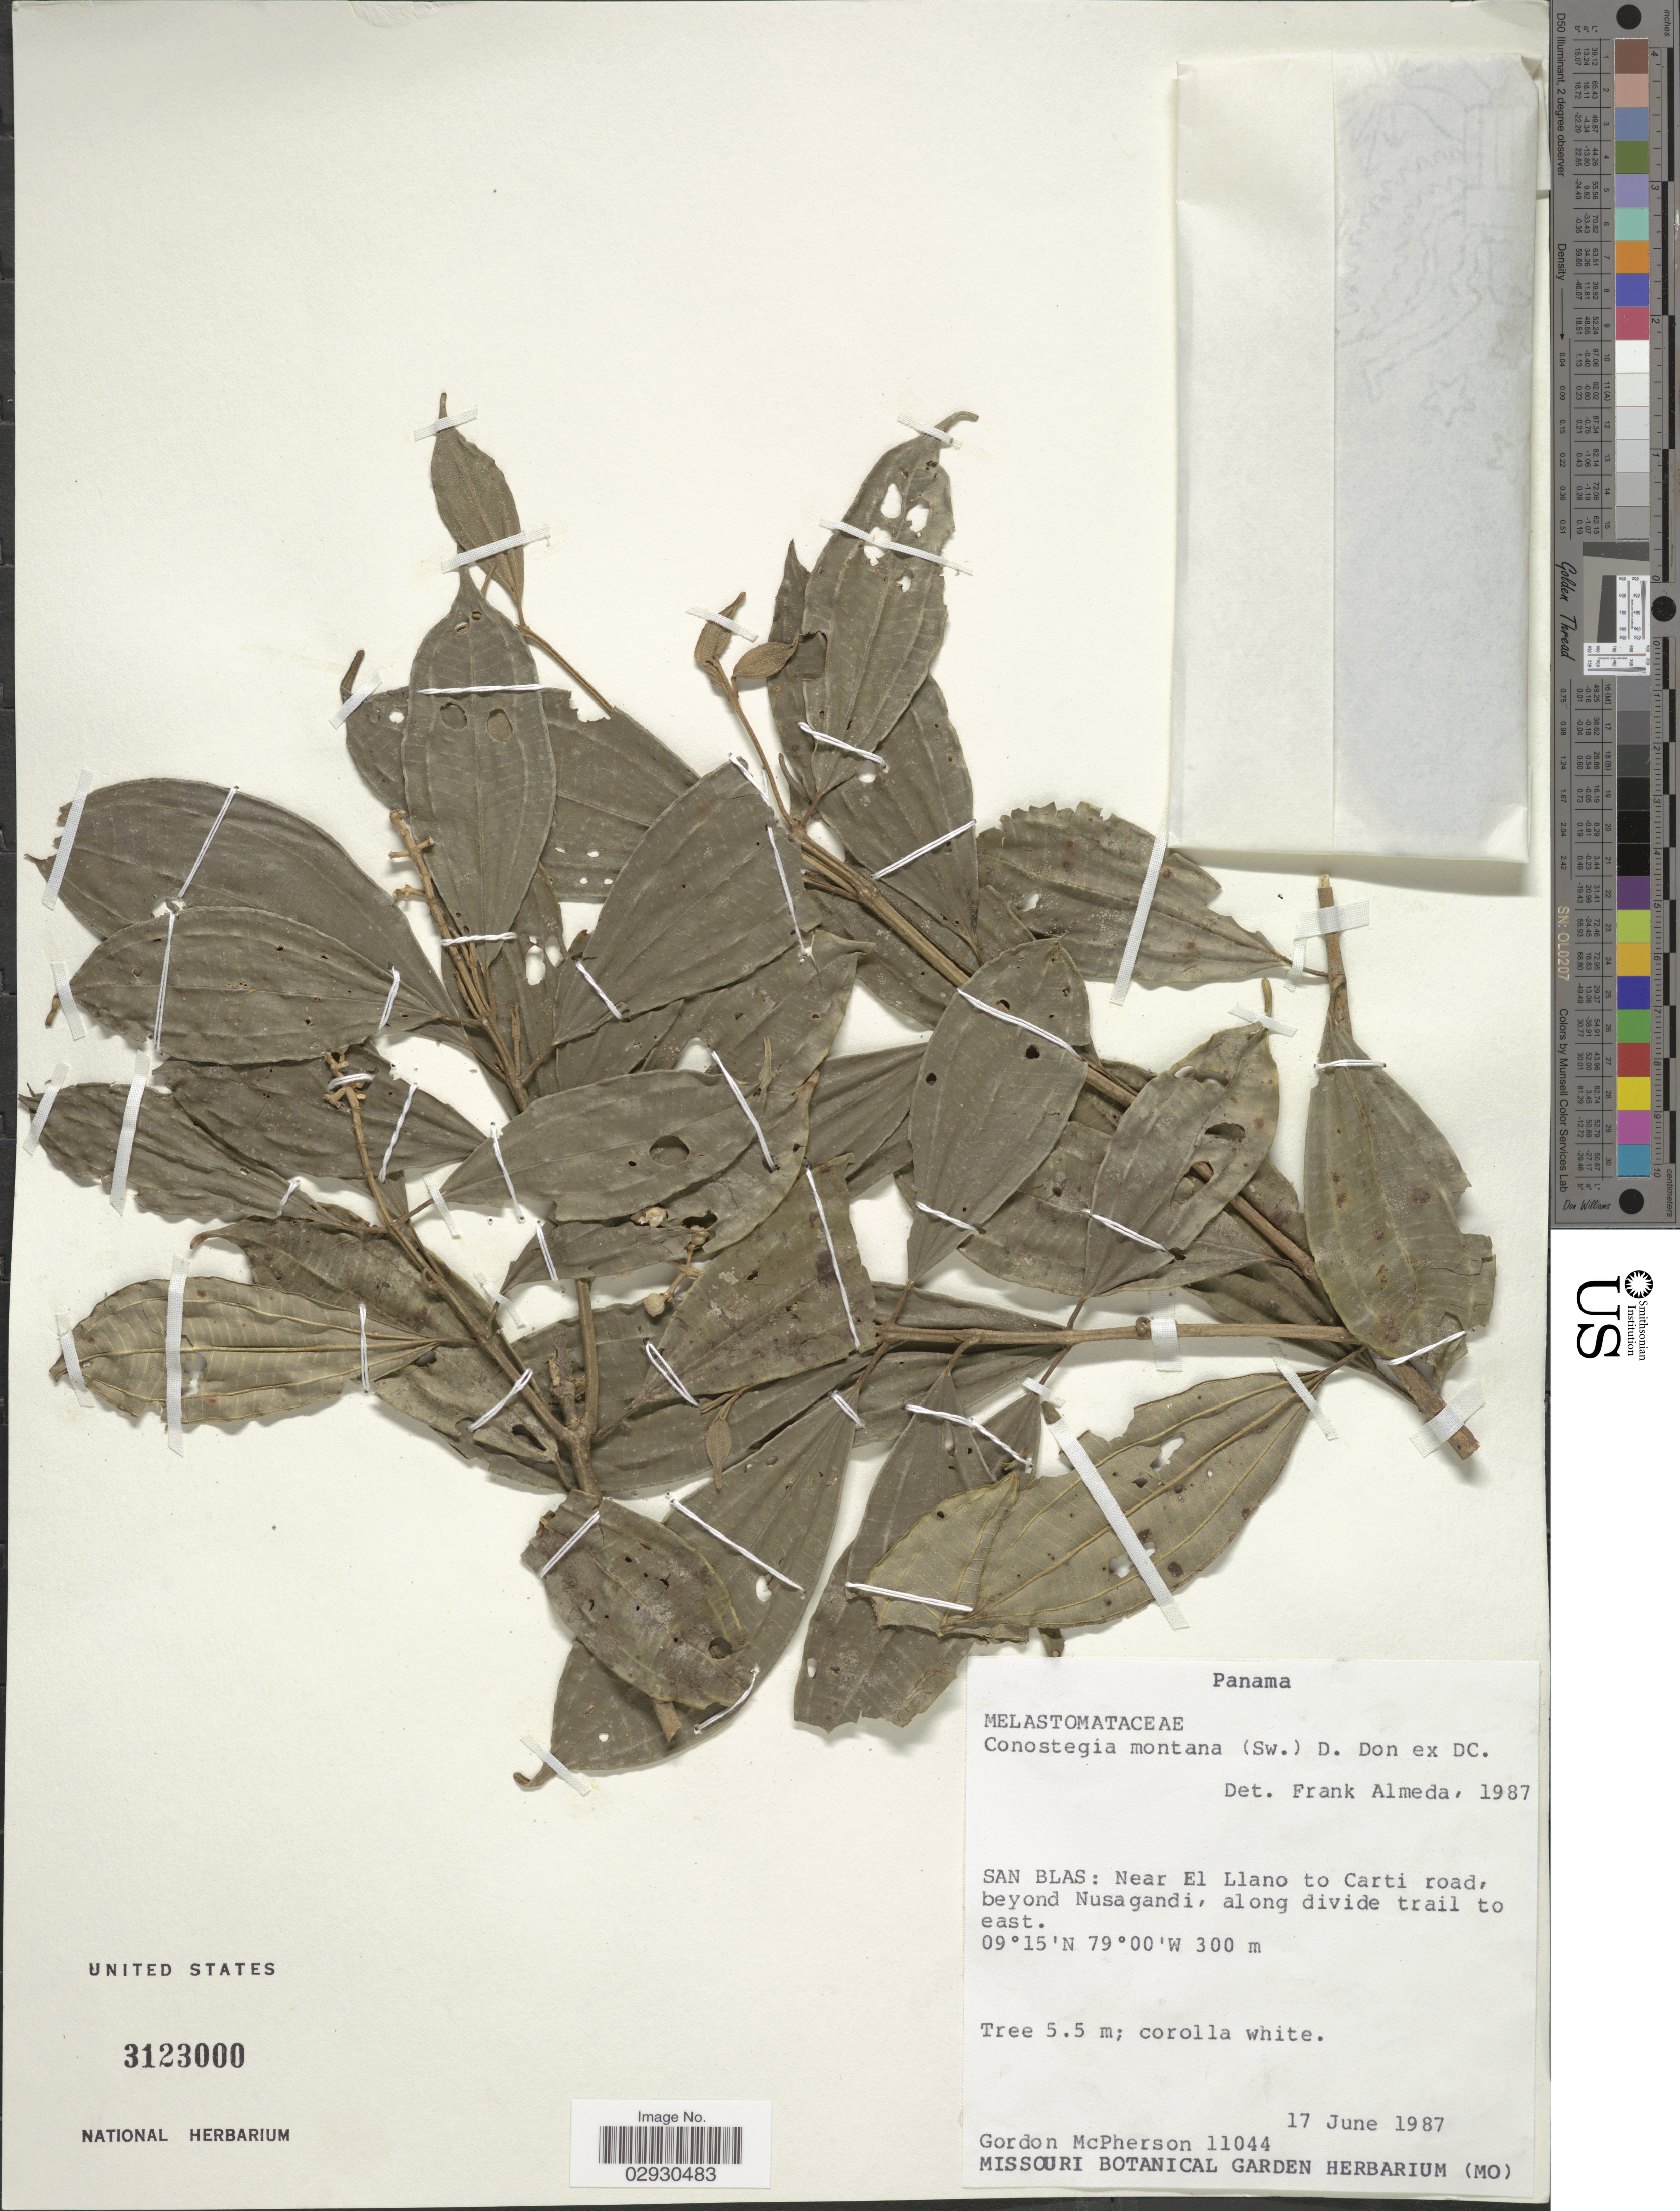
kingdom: Plantae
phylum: Tracheophyta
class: Magnoliopsida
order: Myrtales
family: Melastomataceae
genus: Conostegia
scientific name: Conostegia montana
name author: (Sw.) D. Don ex DC.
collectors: G. D. McPherson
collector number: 11044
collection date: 1987-06-17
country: Panama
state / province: Kuna Yala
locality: San Blas, Near El Llano to Carti road, beyond Nusagandi, along divide trail to east.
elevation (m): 300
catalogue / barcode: US 3123000